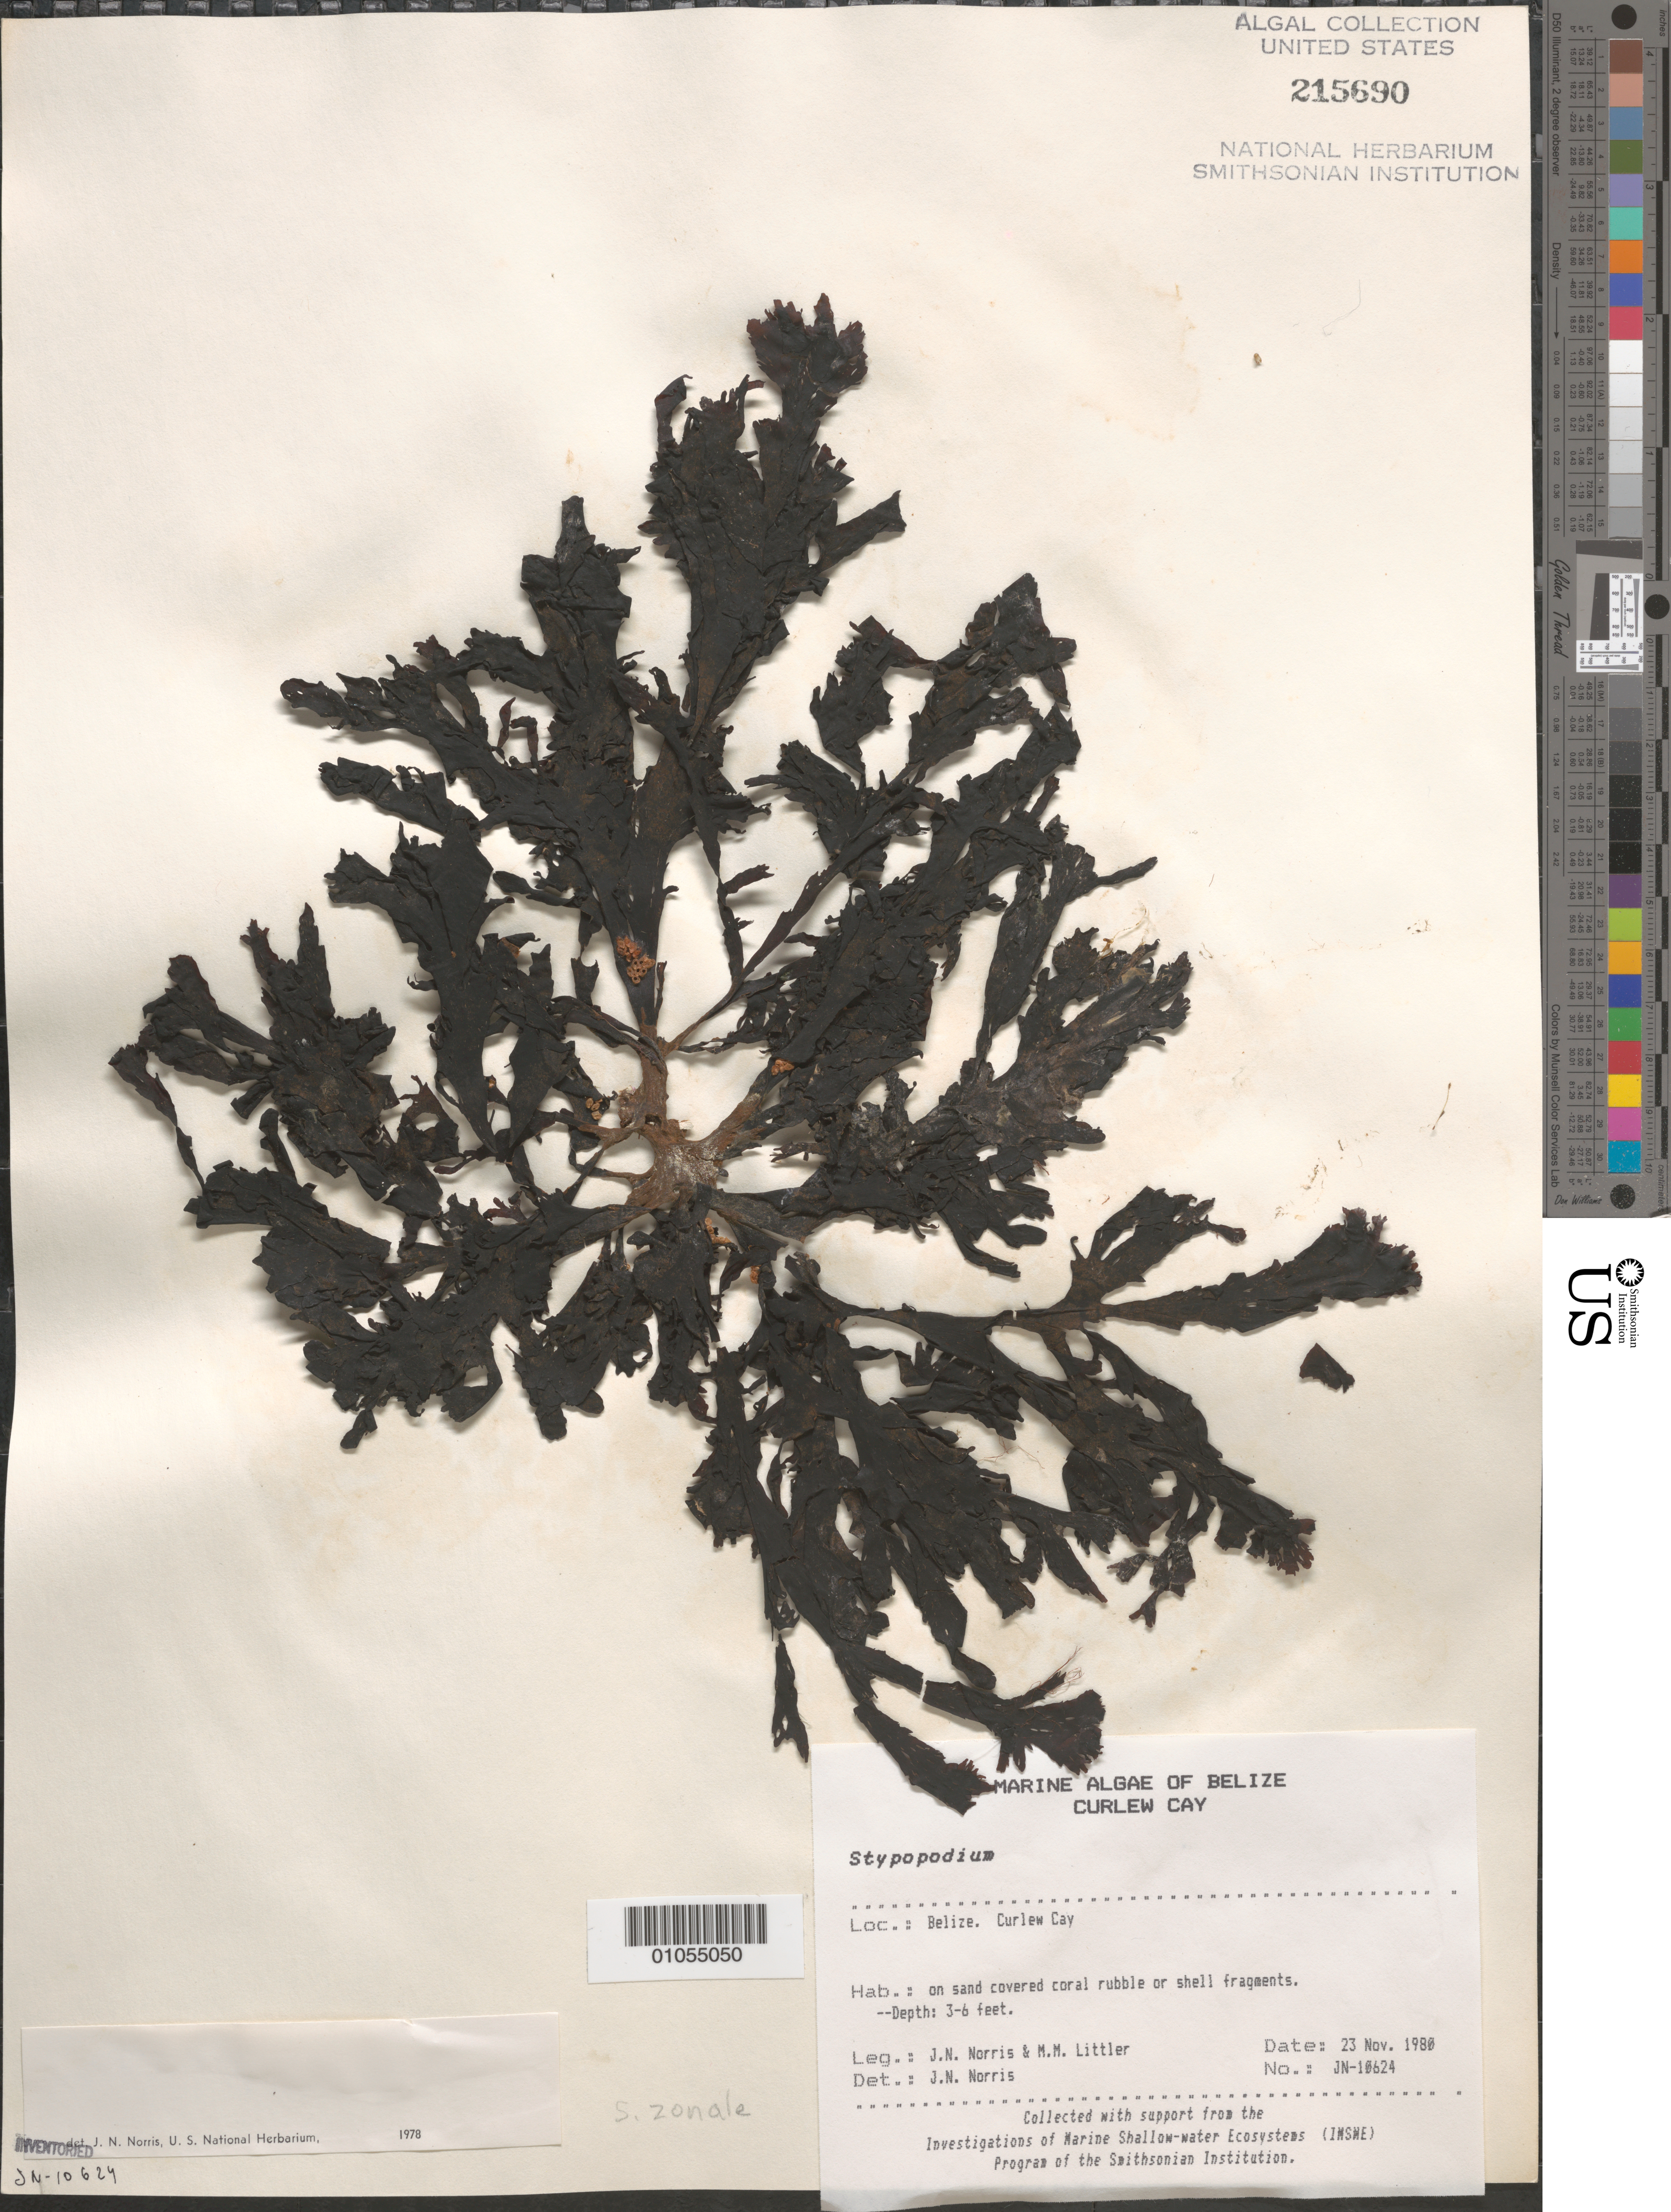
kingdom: Chromista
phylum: Ochrophyta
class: Phaeophyceae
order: Dictyotales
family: Dictyotaceae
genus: Stypopodium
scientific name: Stypopodium zonale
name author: (J.V.Lamouroux) Papenf.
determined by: Norris, James N.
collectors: J. N. Norris & M. M. Littler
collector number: JN-10624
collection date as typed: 23 Nov 1980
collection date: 1980-11-23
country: Belize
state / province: Stann Creek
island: Curlew Cay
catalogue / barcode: US 215690